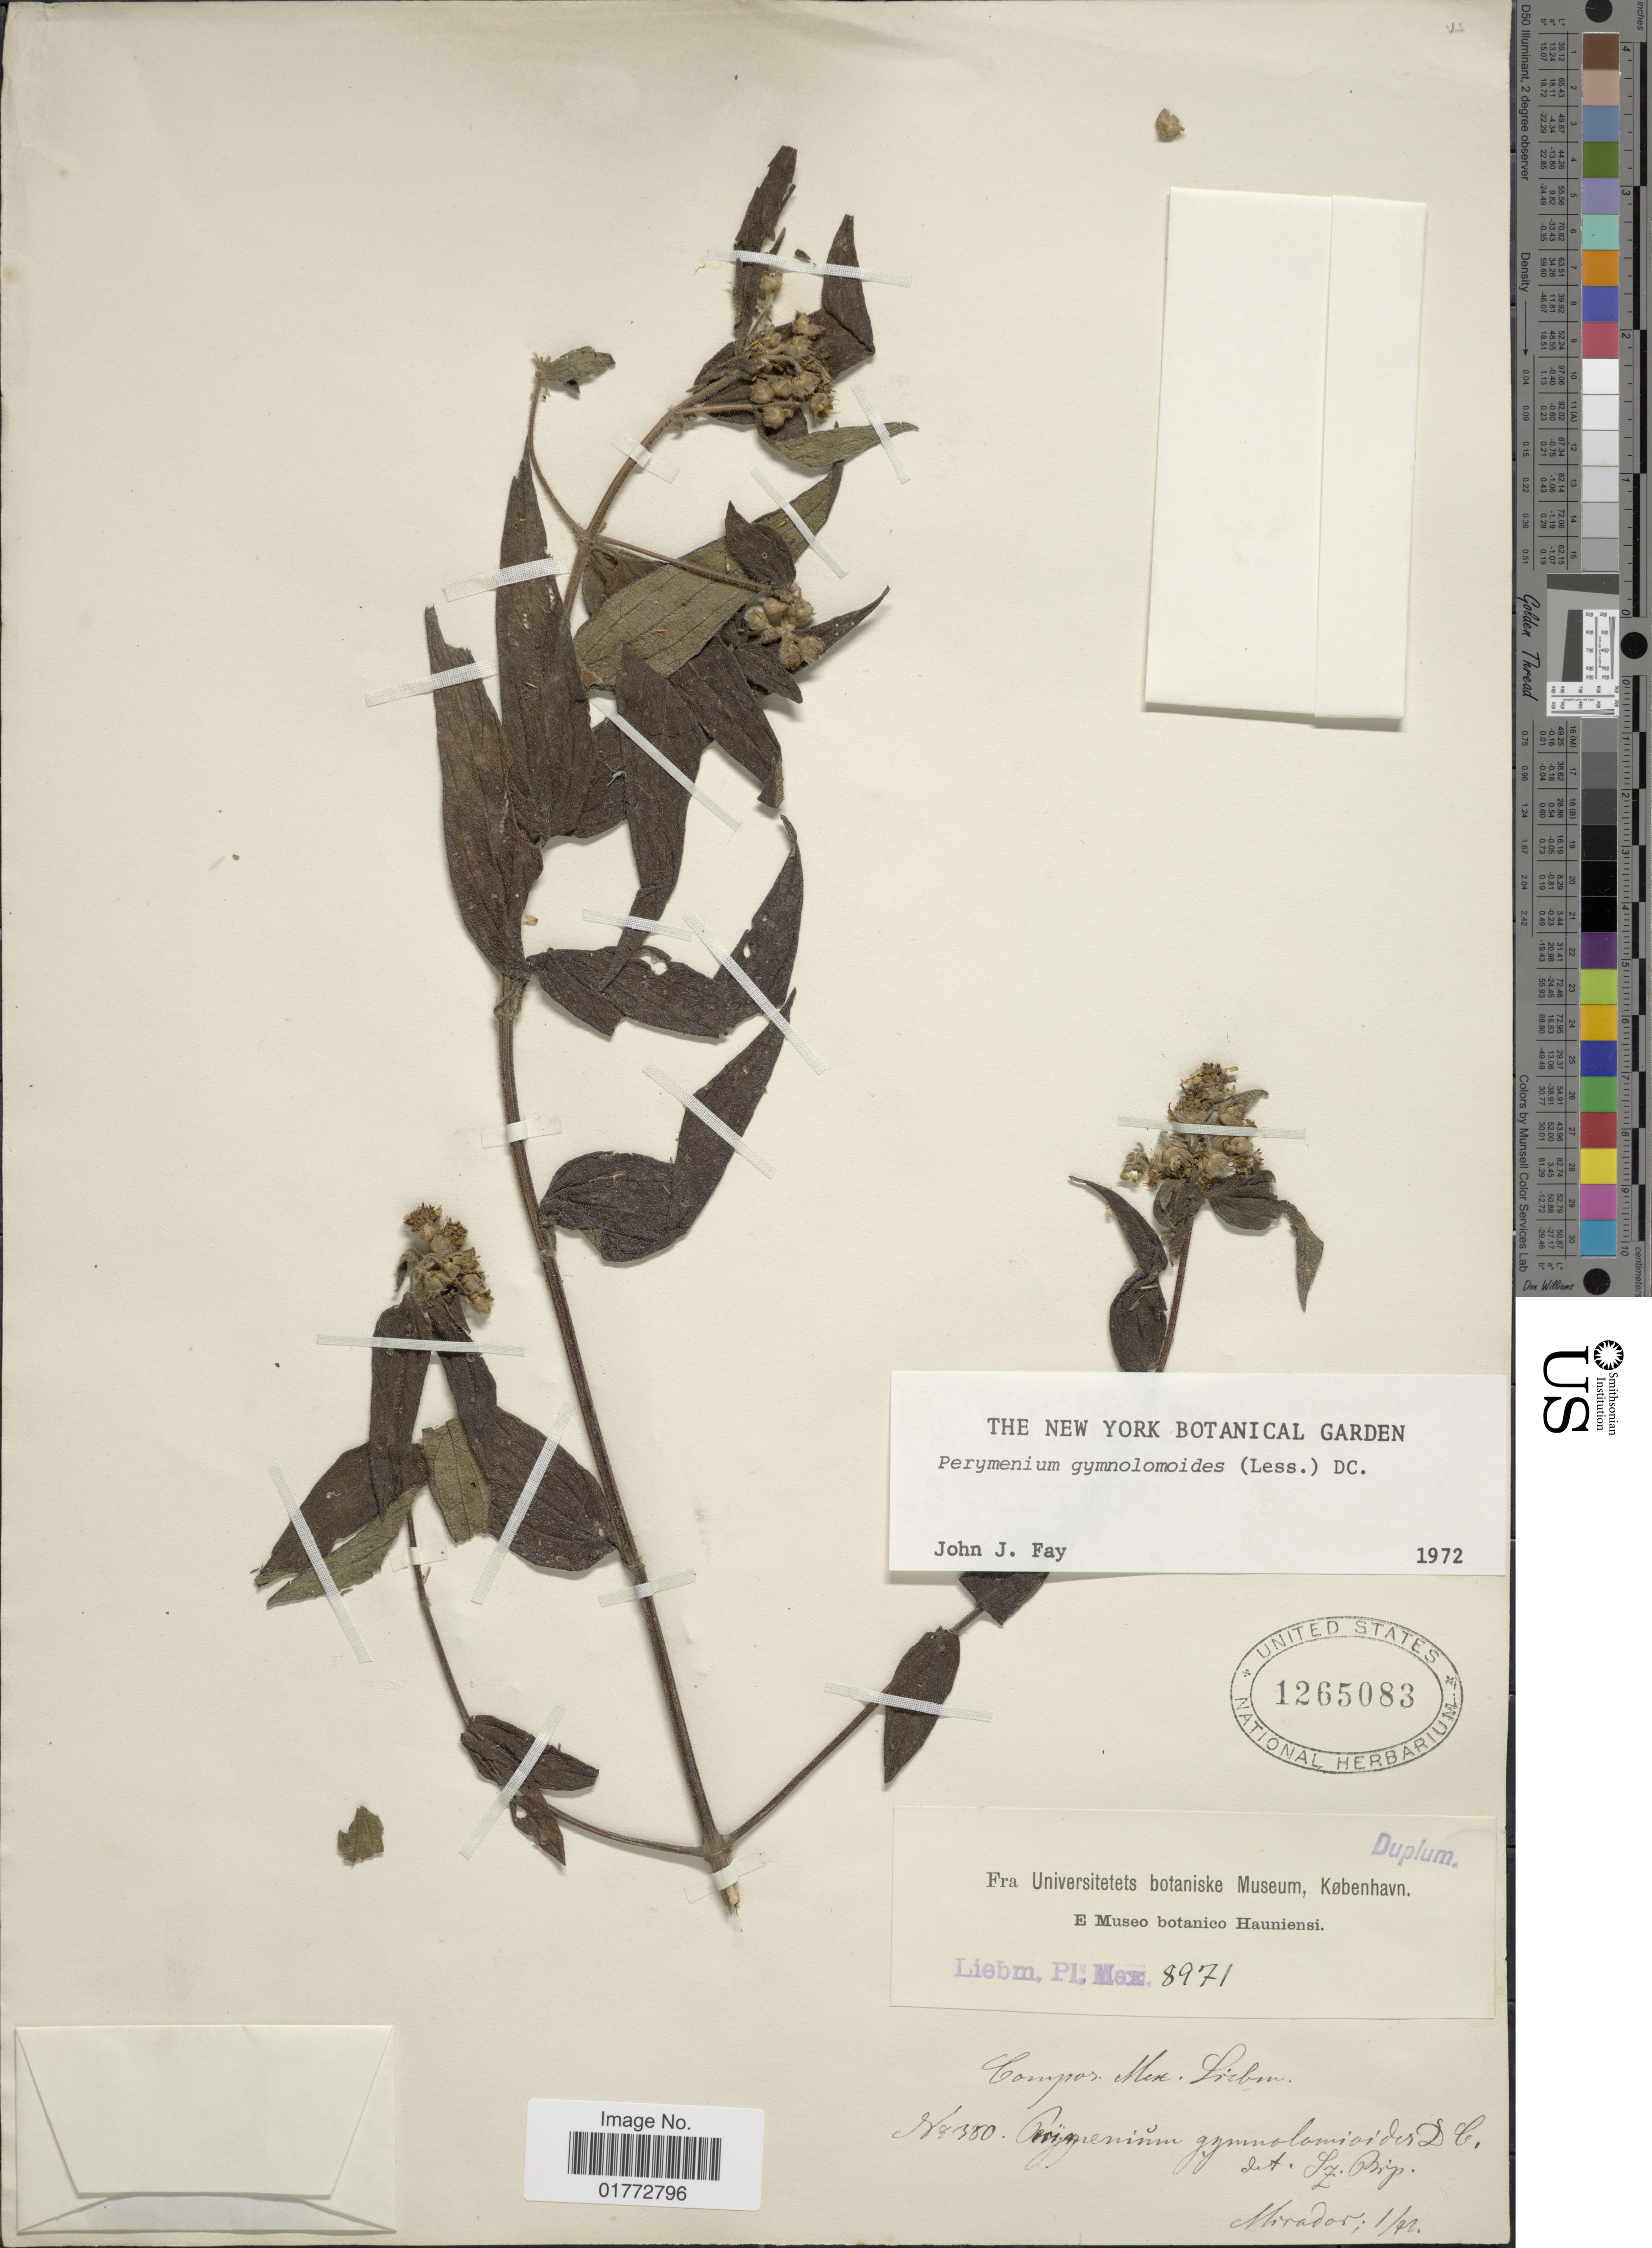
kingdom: Plantae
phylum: Tracheophyta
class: Magnoliopsida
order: Asterales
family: Asteraceae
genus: Perymenium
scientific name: Perymenium gymnolomoides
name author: (Less.) DC.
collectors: Liebmann, --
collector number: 8971/380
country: Mexico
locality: Mirador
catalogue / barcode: US 1265083